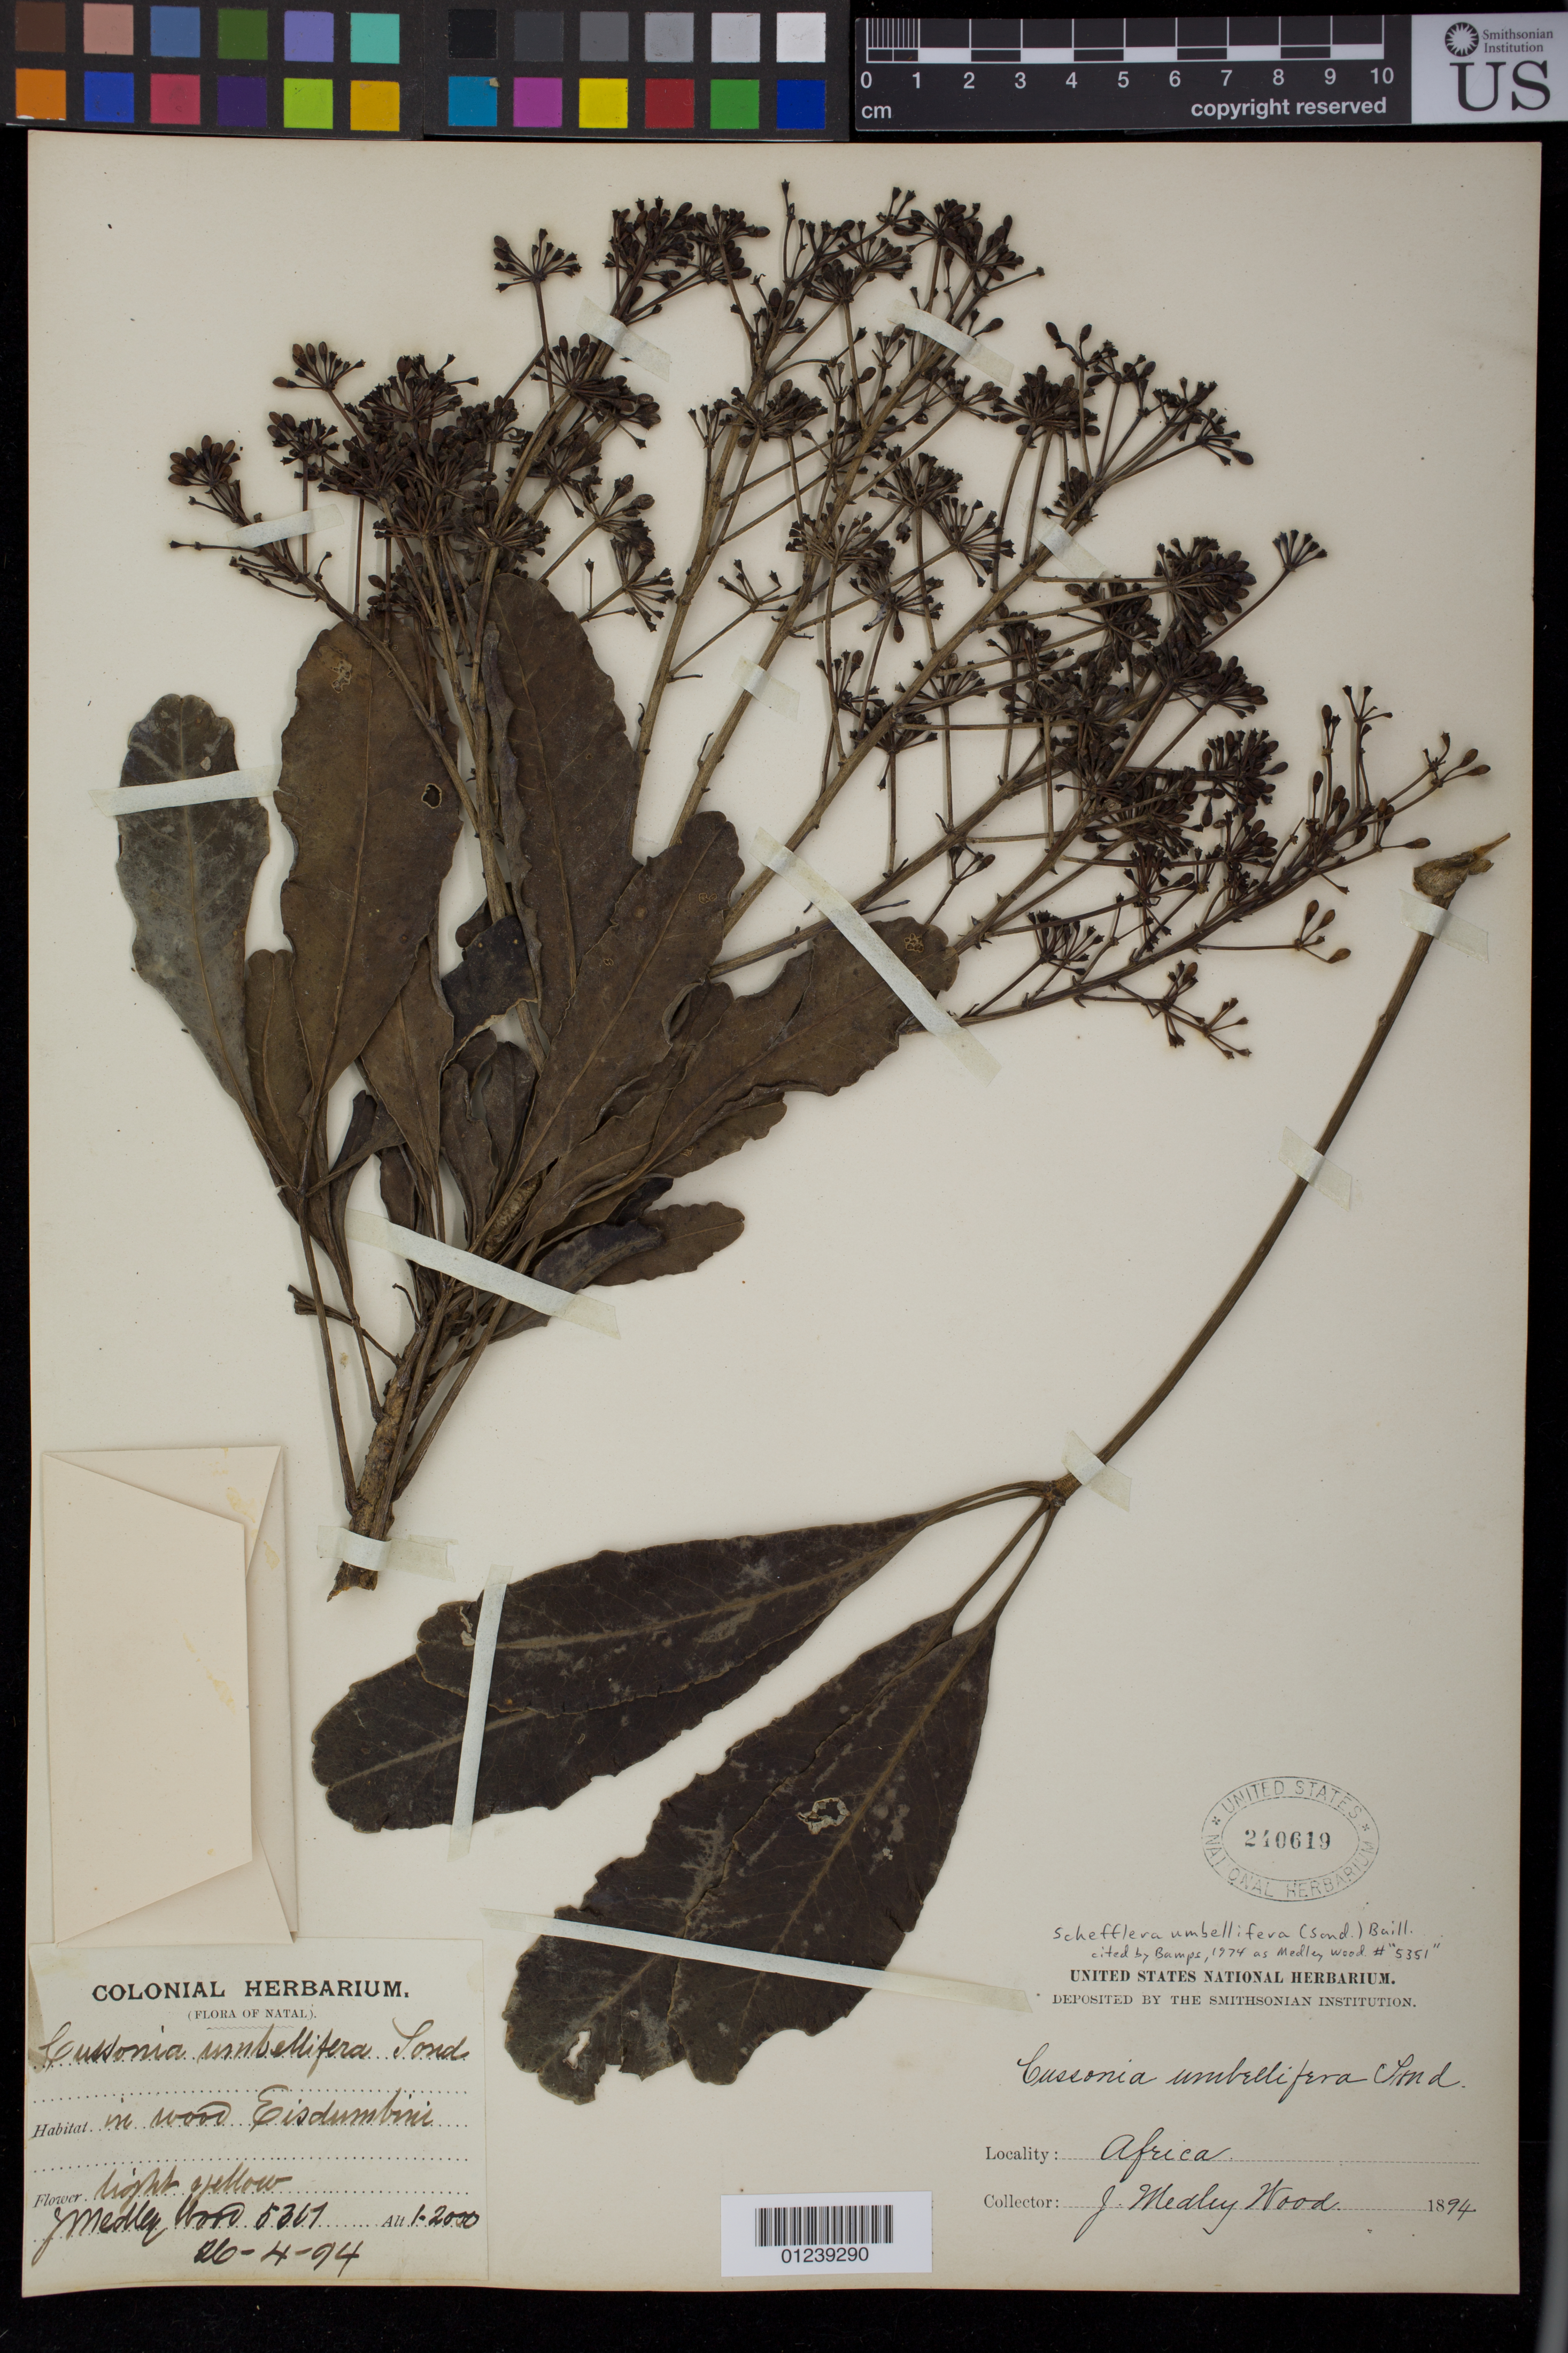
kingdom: Plantae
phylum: Tracheophyta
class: Magnoliopsida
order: Apiales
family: Araliaceae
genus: Schefflera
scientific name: Schefflera umbellifera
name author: (Sond.) Baill.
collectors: J. Medley Wood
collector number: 5367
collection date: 1894-04-26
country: South Africa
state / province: KwaZulu-Natal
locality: Natal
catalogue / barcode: US 210619